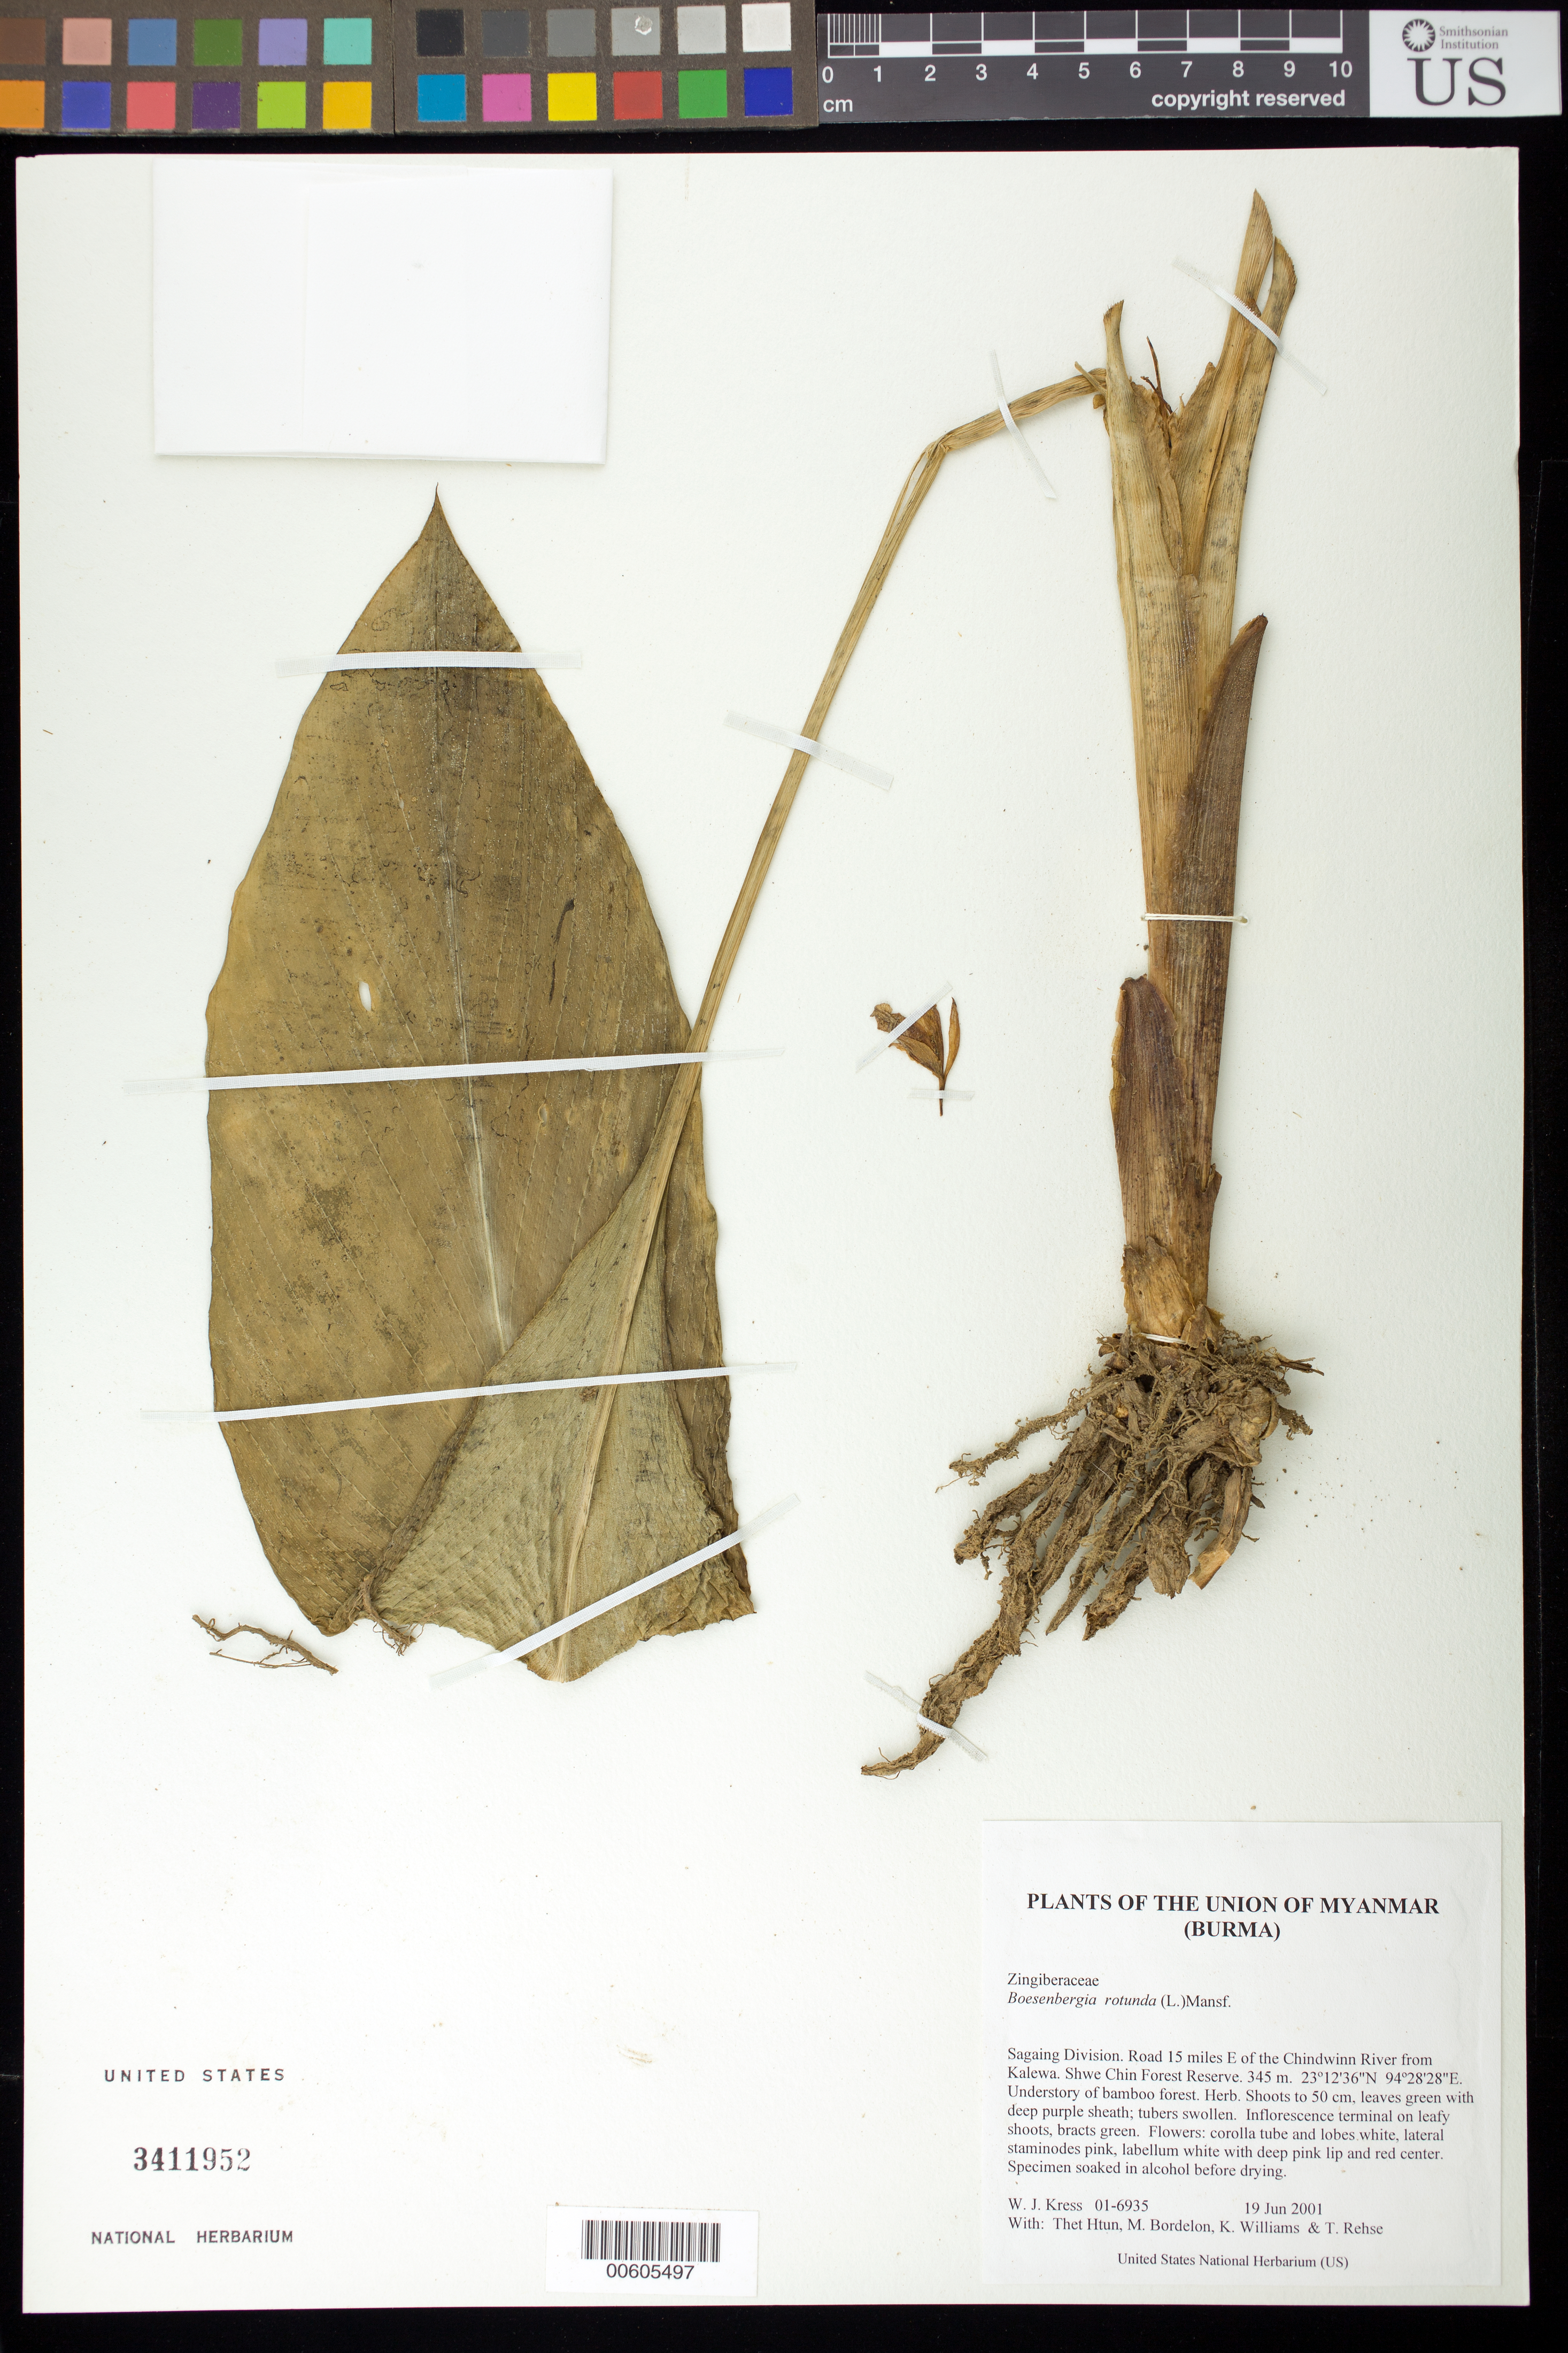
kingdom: Plantae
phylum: Tracheophyta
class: Liliopsida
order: Zingiberales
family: Zingiberaceae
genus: Boesenbergia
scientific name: Boesenbergia rotunda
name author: (L.) Mansf.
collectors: W. J. Kress, Thet Htun, M. Bordelon, K. J. Williams & T. Rehse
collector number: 01-6935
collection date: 2001-06-19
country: Myanmar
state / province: Sagaing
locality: Road 15 miles E of the Chindwinn River from Kalewa. Shwe Chin Forest Reserve.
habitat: Understory of bamboo forest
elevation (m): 345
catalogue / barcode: US 3411952